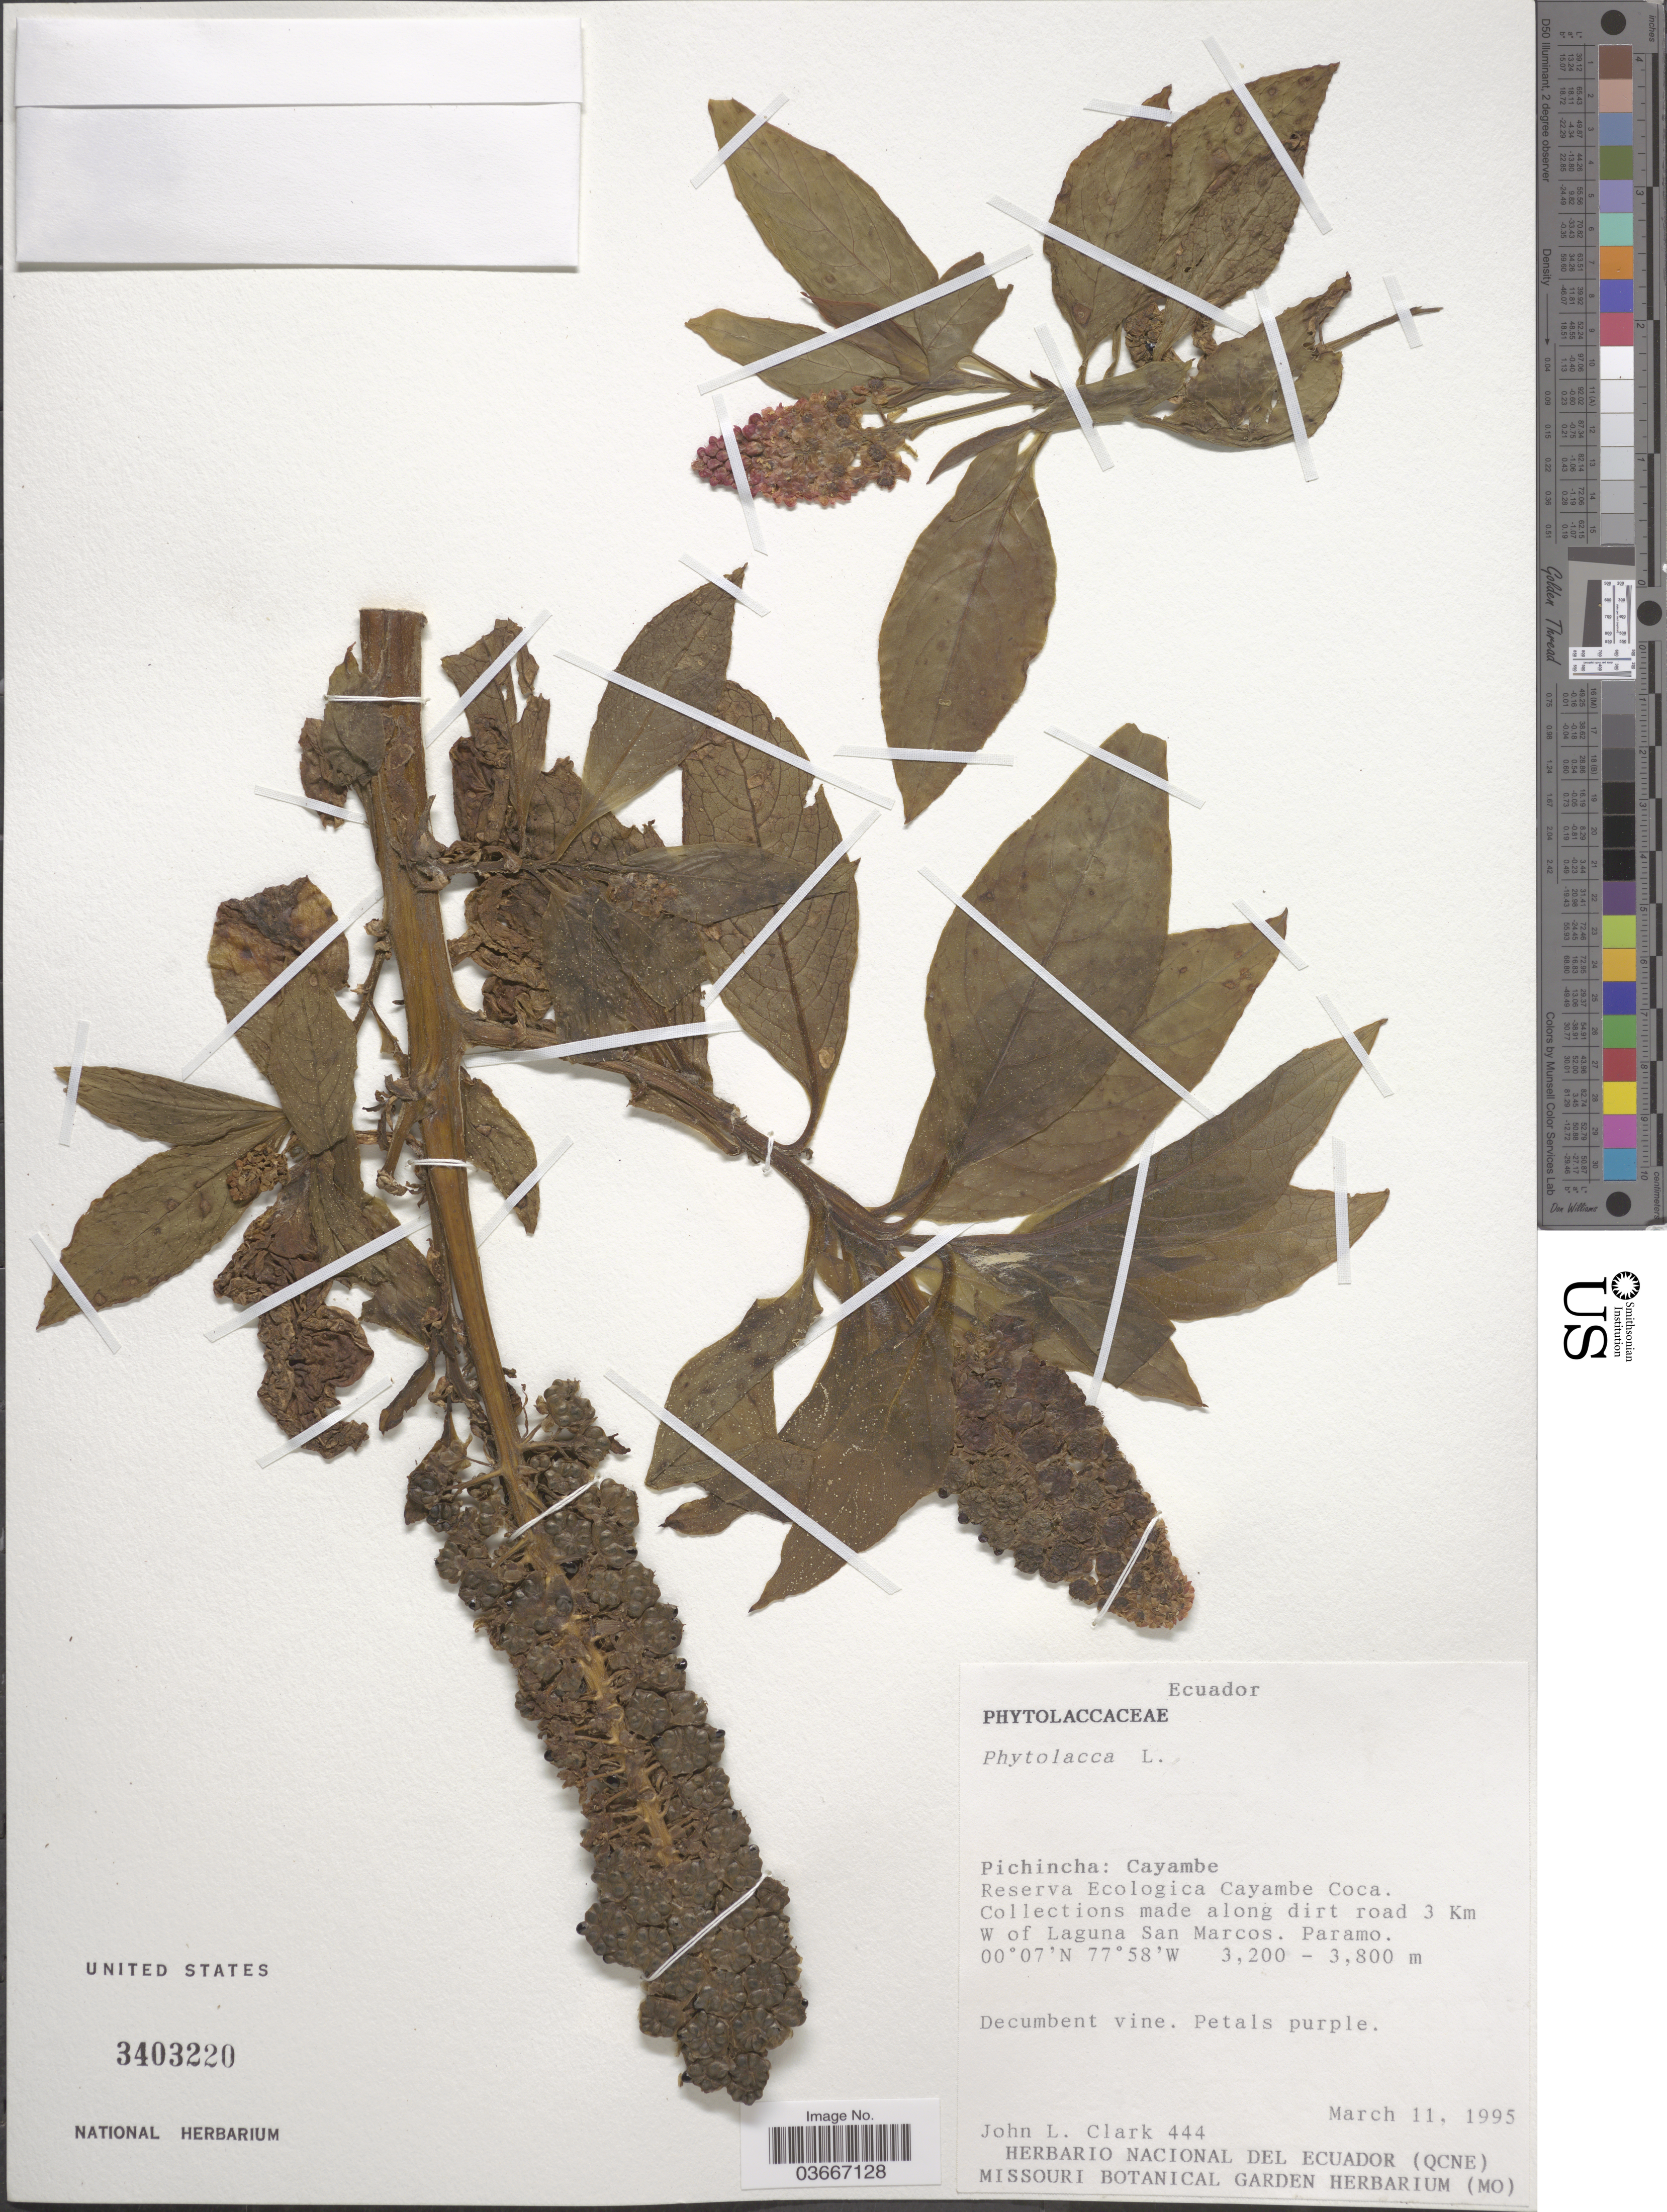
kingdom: Plantae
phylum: Tracheophyta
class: Magnoliopsida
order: Caryophyllales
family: Phytolaccaceae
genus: Phytolacca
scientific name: Phytolacca sp.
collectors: J. L. Clark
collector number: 444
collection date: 1995-03-11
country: Ecuador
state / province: Pichincha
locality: Cayambe. Reserva Ecologica Cayambe Coca. Collections made along dirt road 3 Km W of Laguna San Marcos.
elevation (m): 3200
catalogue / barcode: US 3403220